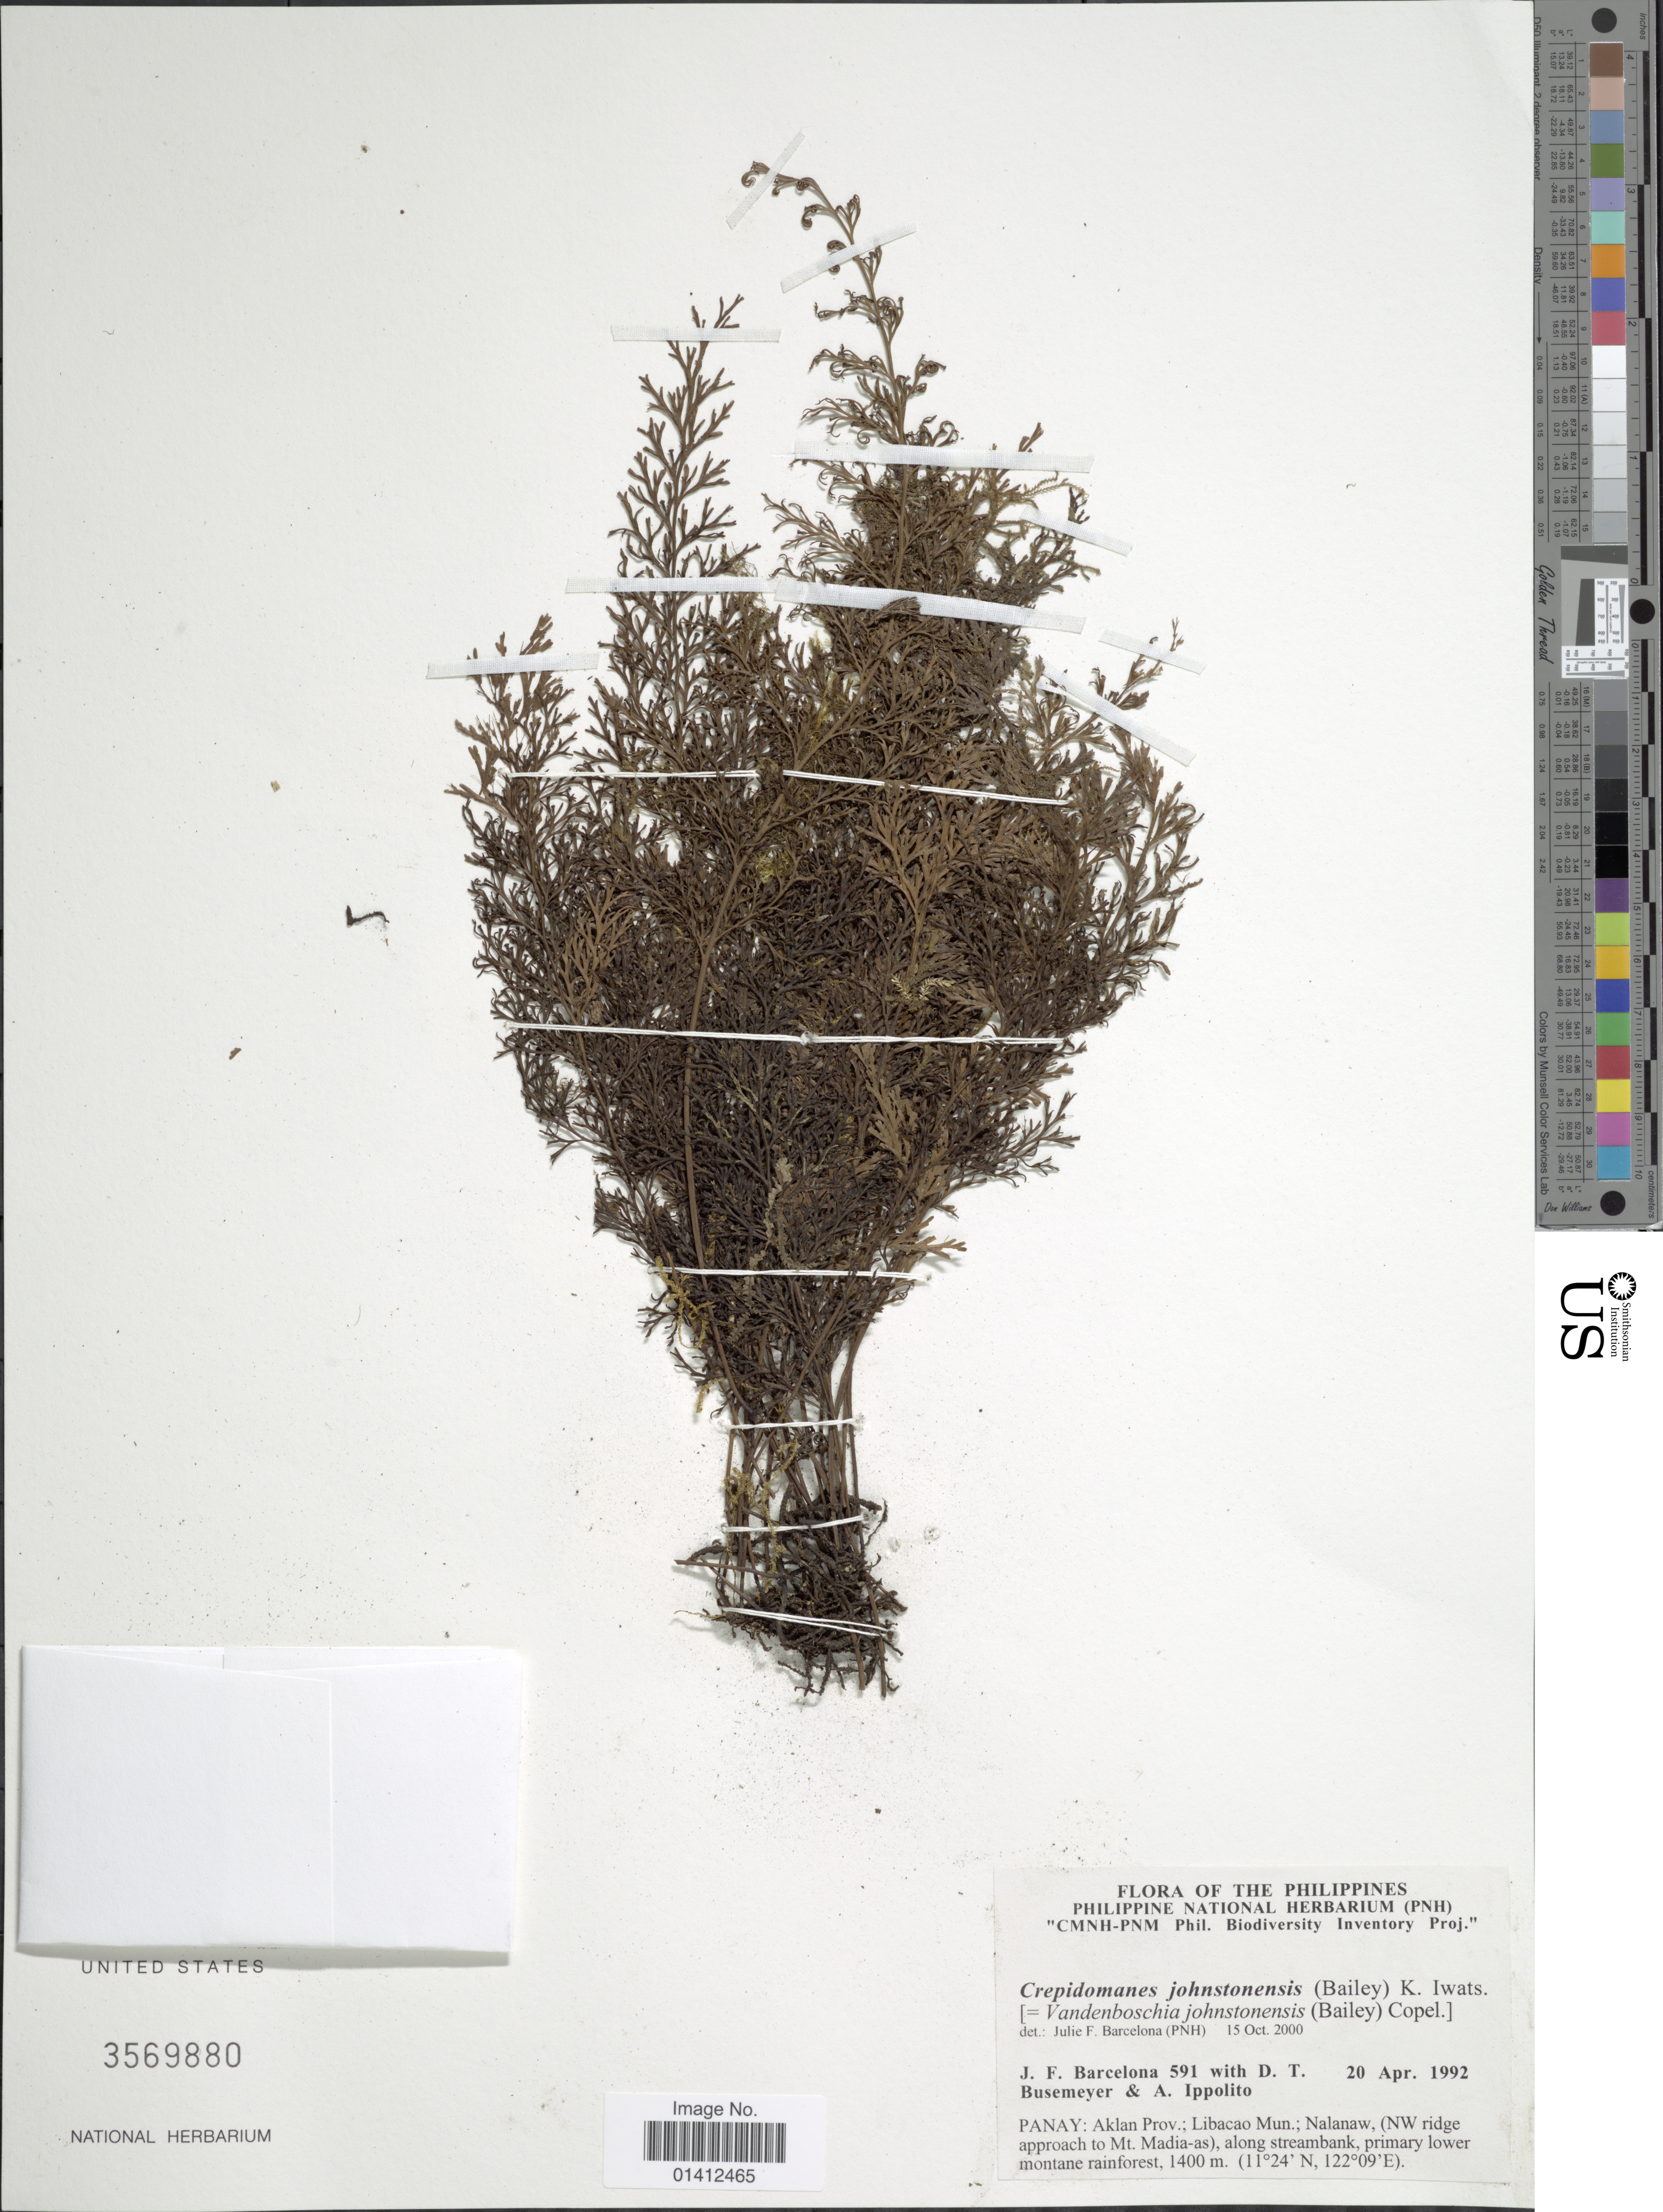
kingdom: Plantae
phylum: Tracheophyta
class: Polypodiopsida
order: Hymenophyllales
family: Hymenophyllaceae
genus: Vandenboschia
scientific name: Vandenboschia johnstonensis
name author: (Bailey) Copel.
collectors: J. F. Barcelona, D. Busemeyer & A. Ippolito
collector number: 591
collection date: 1992-04-20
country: Philippines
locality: Panay: Aklan Prov; ibacao Mun.; Nalanaw, (NW ridge approach to mt Madia-as)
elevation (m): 1400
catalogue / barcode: US 3569880